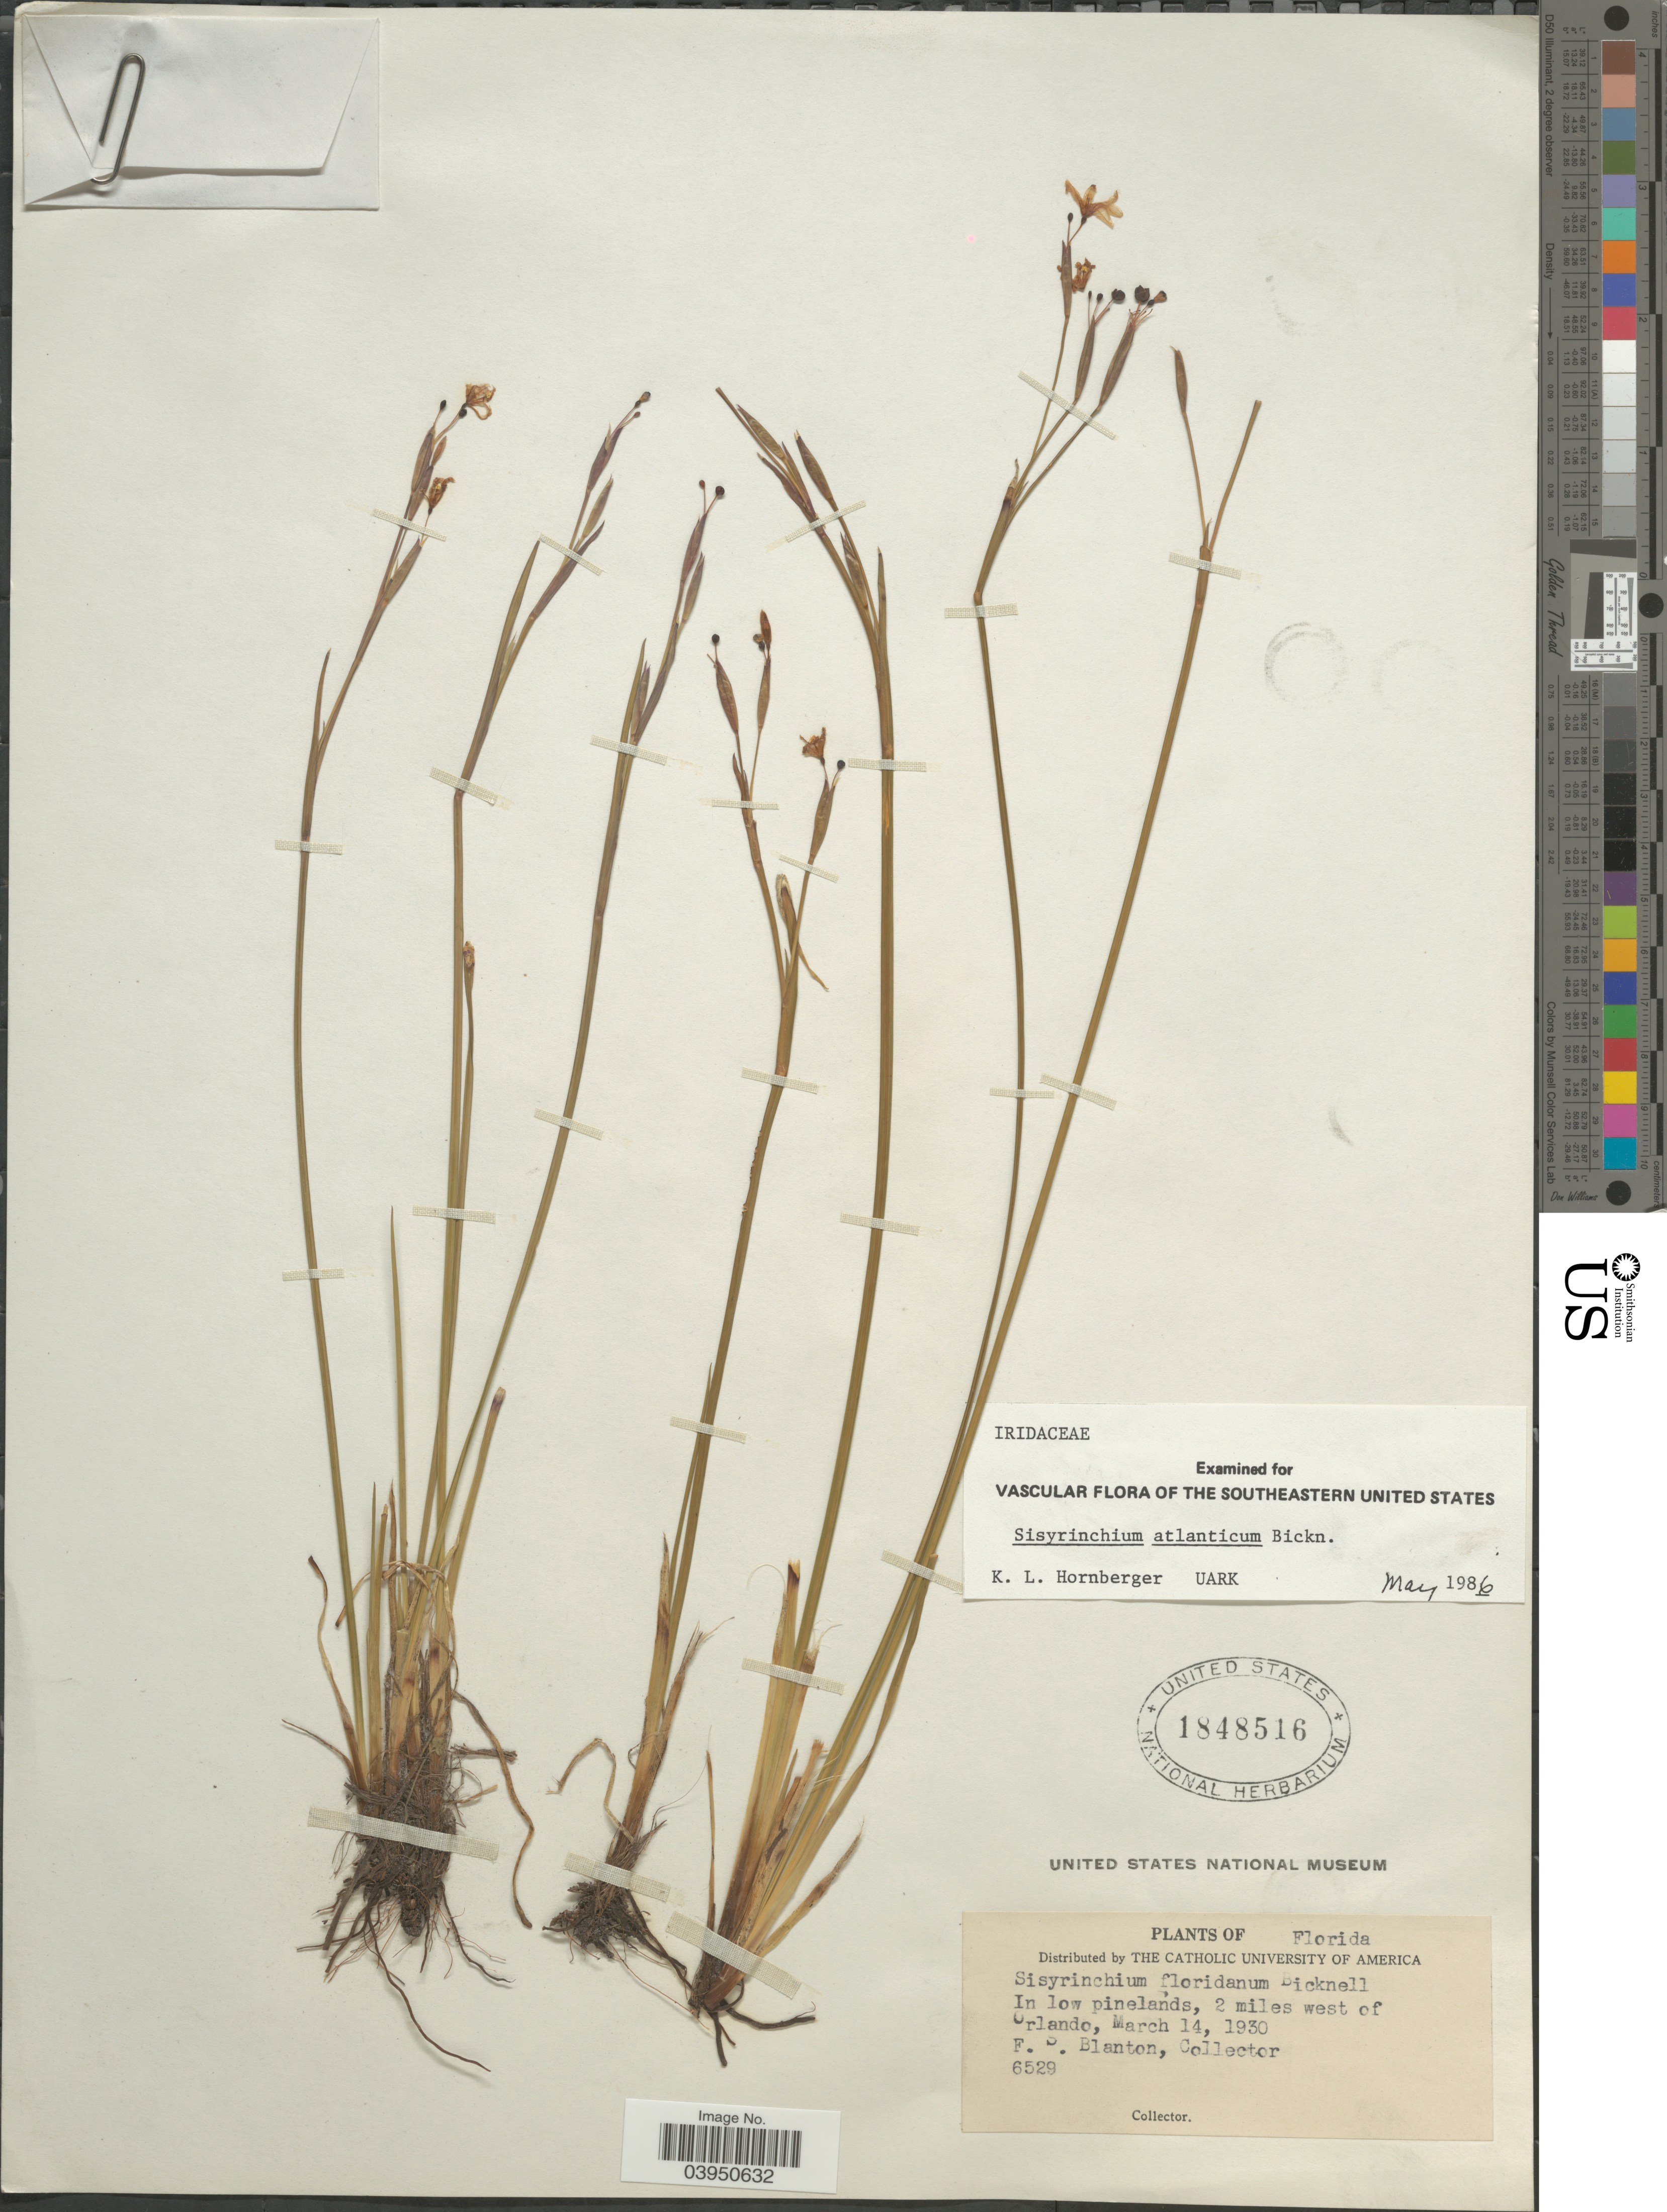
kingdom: Plantae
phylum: Tracheophyta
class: Liliopsida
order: Asparagales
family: Iridaceae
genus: Sisyrinchium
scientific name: Sisyrinchium atlanticum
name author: E.P. Bicknell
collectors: F. S. Blanton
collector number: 6529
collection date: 1930-03-14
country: United States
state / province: Florida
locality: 2 miles west of Orlando.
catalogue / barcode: US 1848516